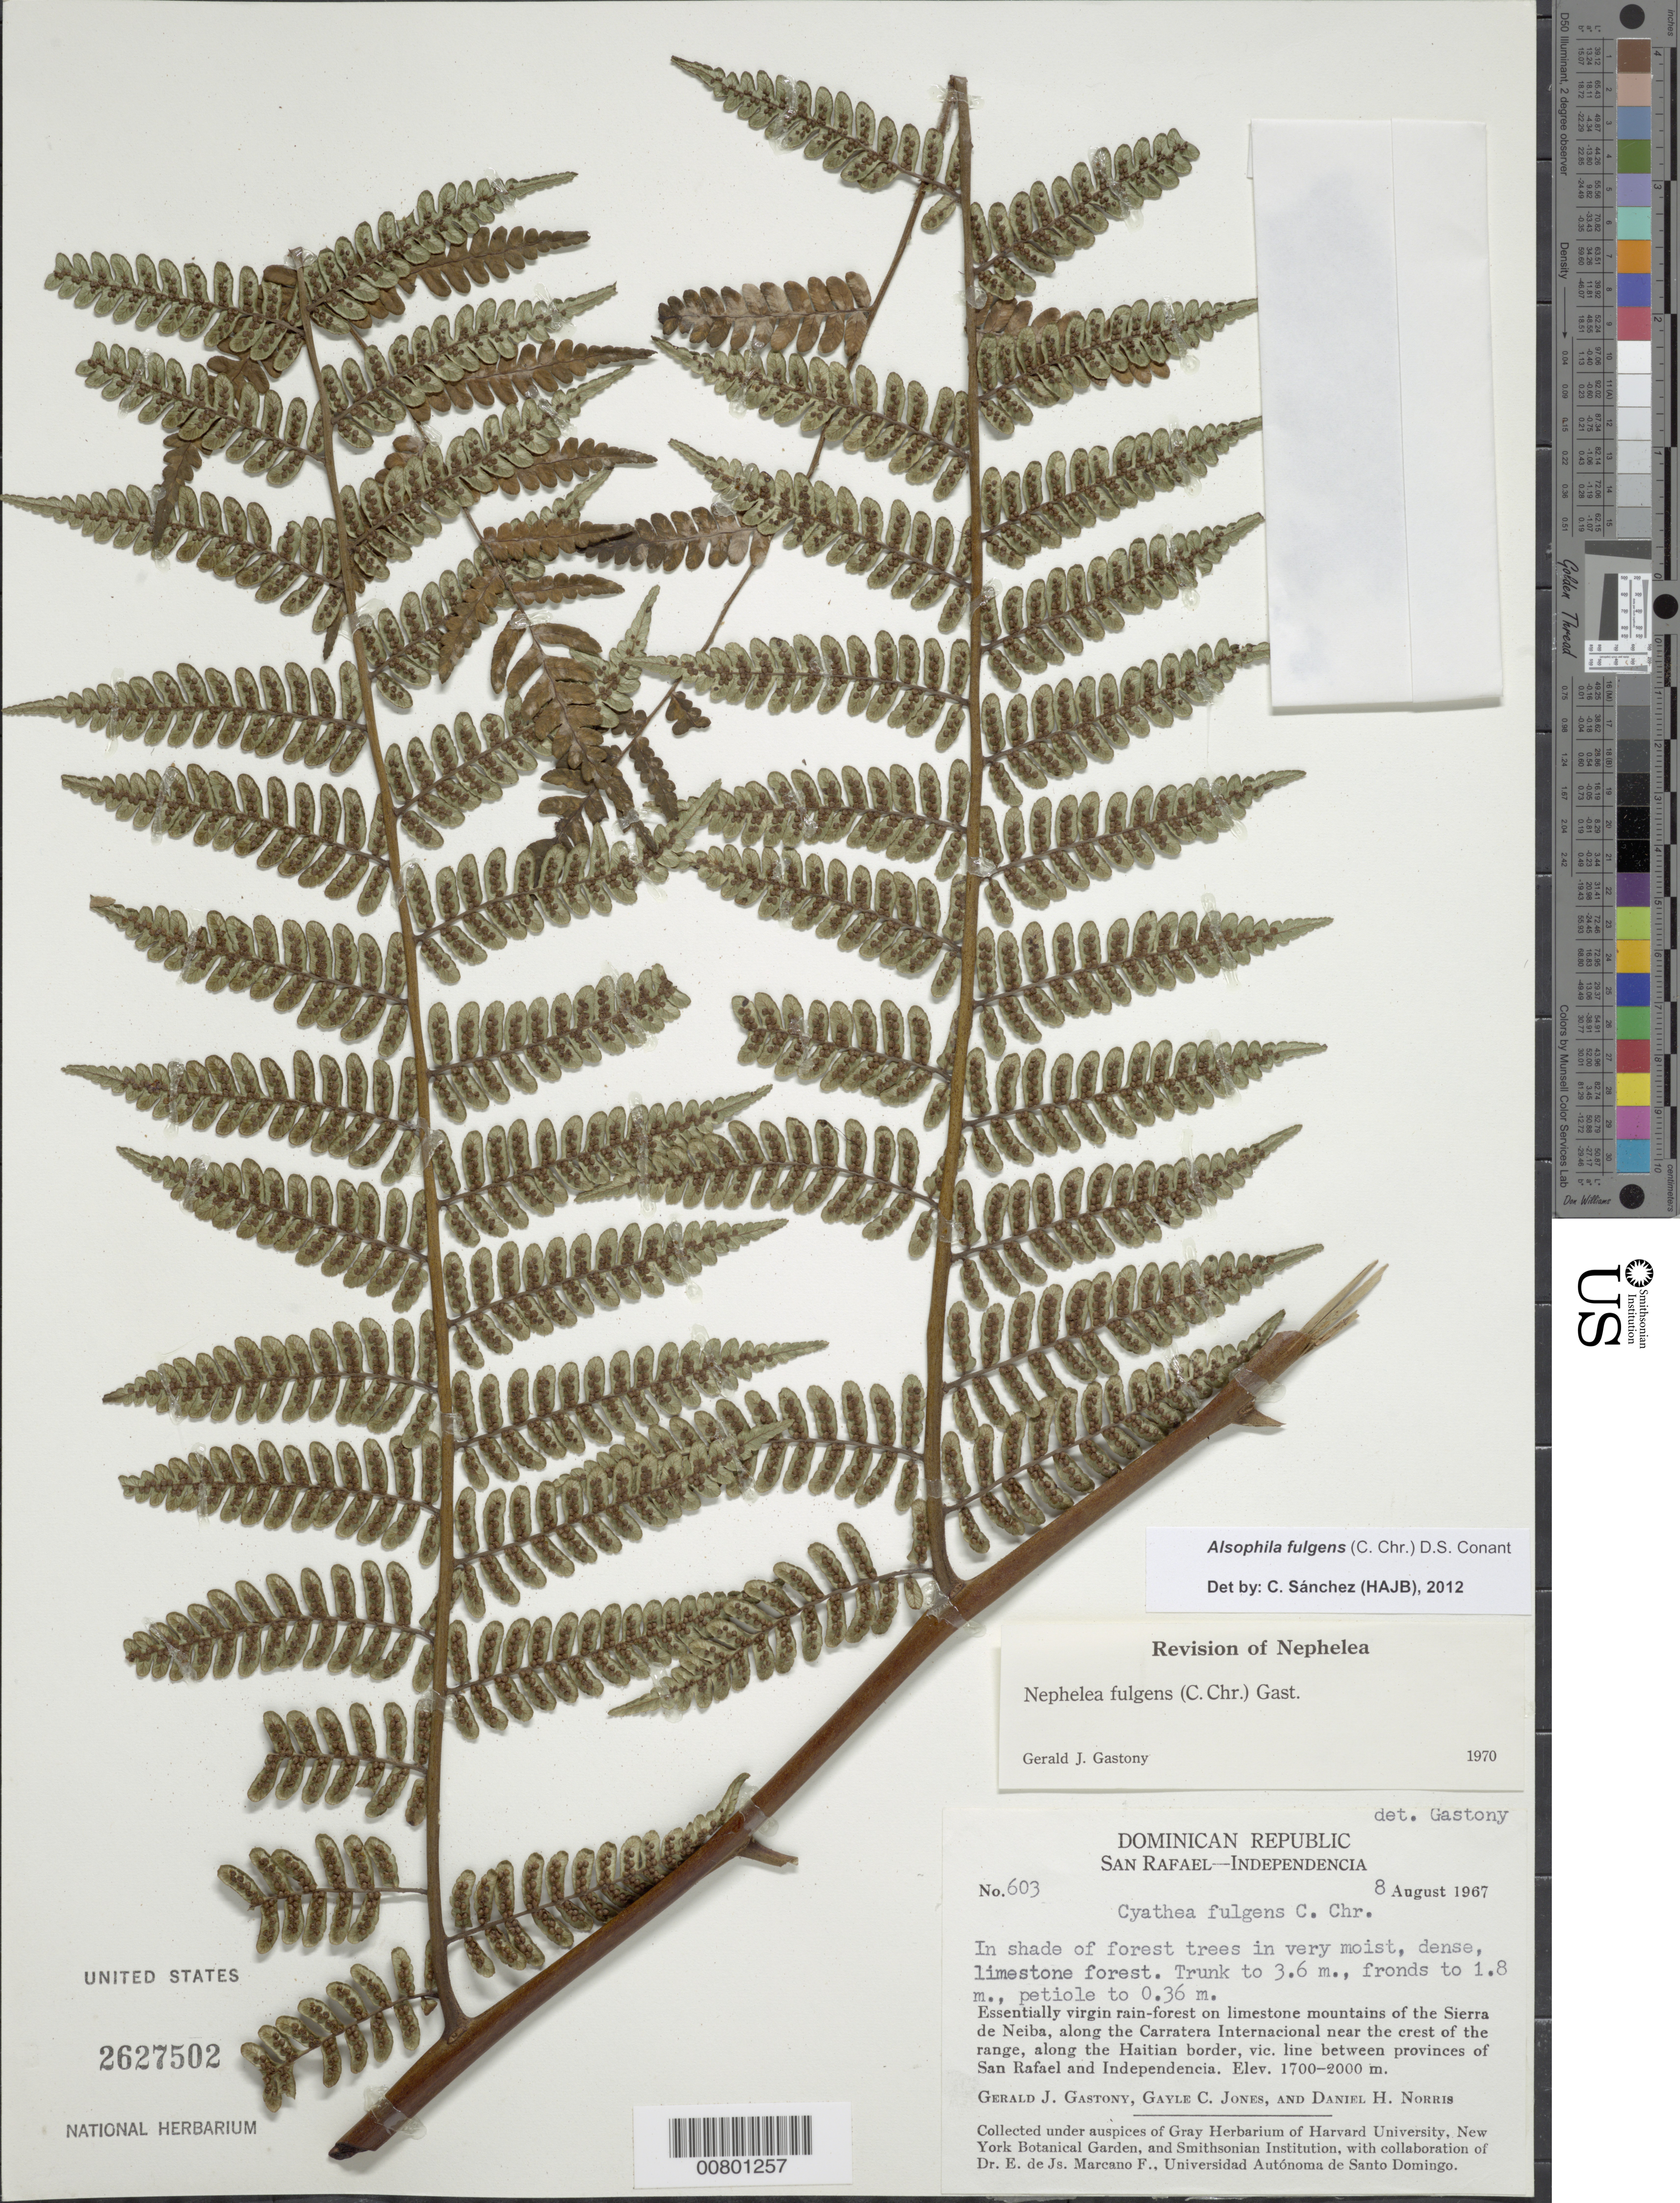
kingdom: Plantae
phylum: Tracheophyta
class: Polypodiopsida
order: Cyatheales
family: Cyatheaceae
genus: Alsophila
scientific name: Alsophila fulgens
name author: (C. Chr.) D.S. Conant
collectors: G. Gastony, G. C. Jones & D. H. Norris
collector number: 603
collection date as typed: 08 Aug 1967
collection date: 1967-08-08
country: Dominican Republic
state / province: Independencia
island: Hispaniola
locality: San Rafael-Independencia; Sierra de Neiba, Carratera Internacional, along haitian border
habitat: Essentially virgin rainforest on limestone mountains; in shade of forest trees in very moist, dense, limestone forest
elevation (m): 1700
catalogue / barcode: US 2627503